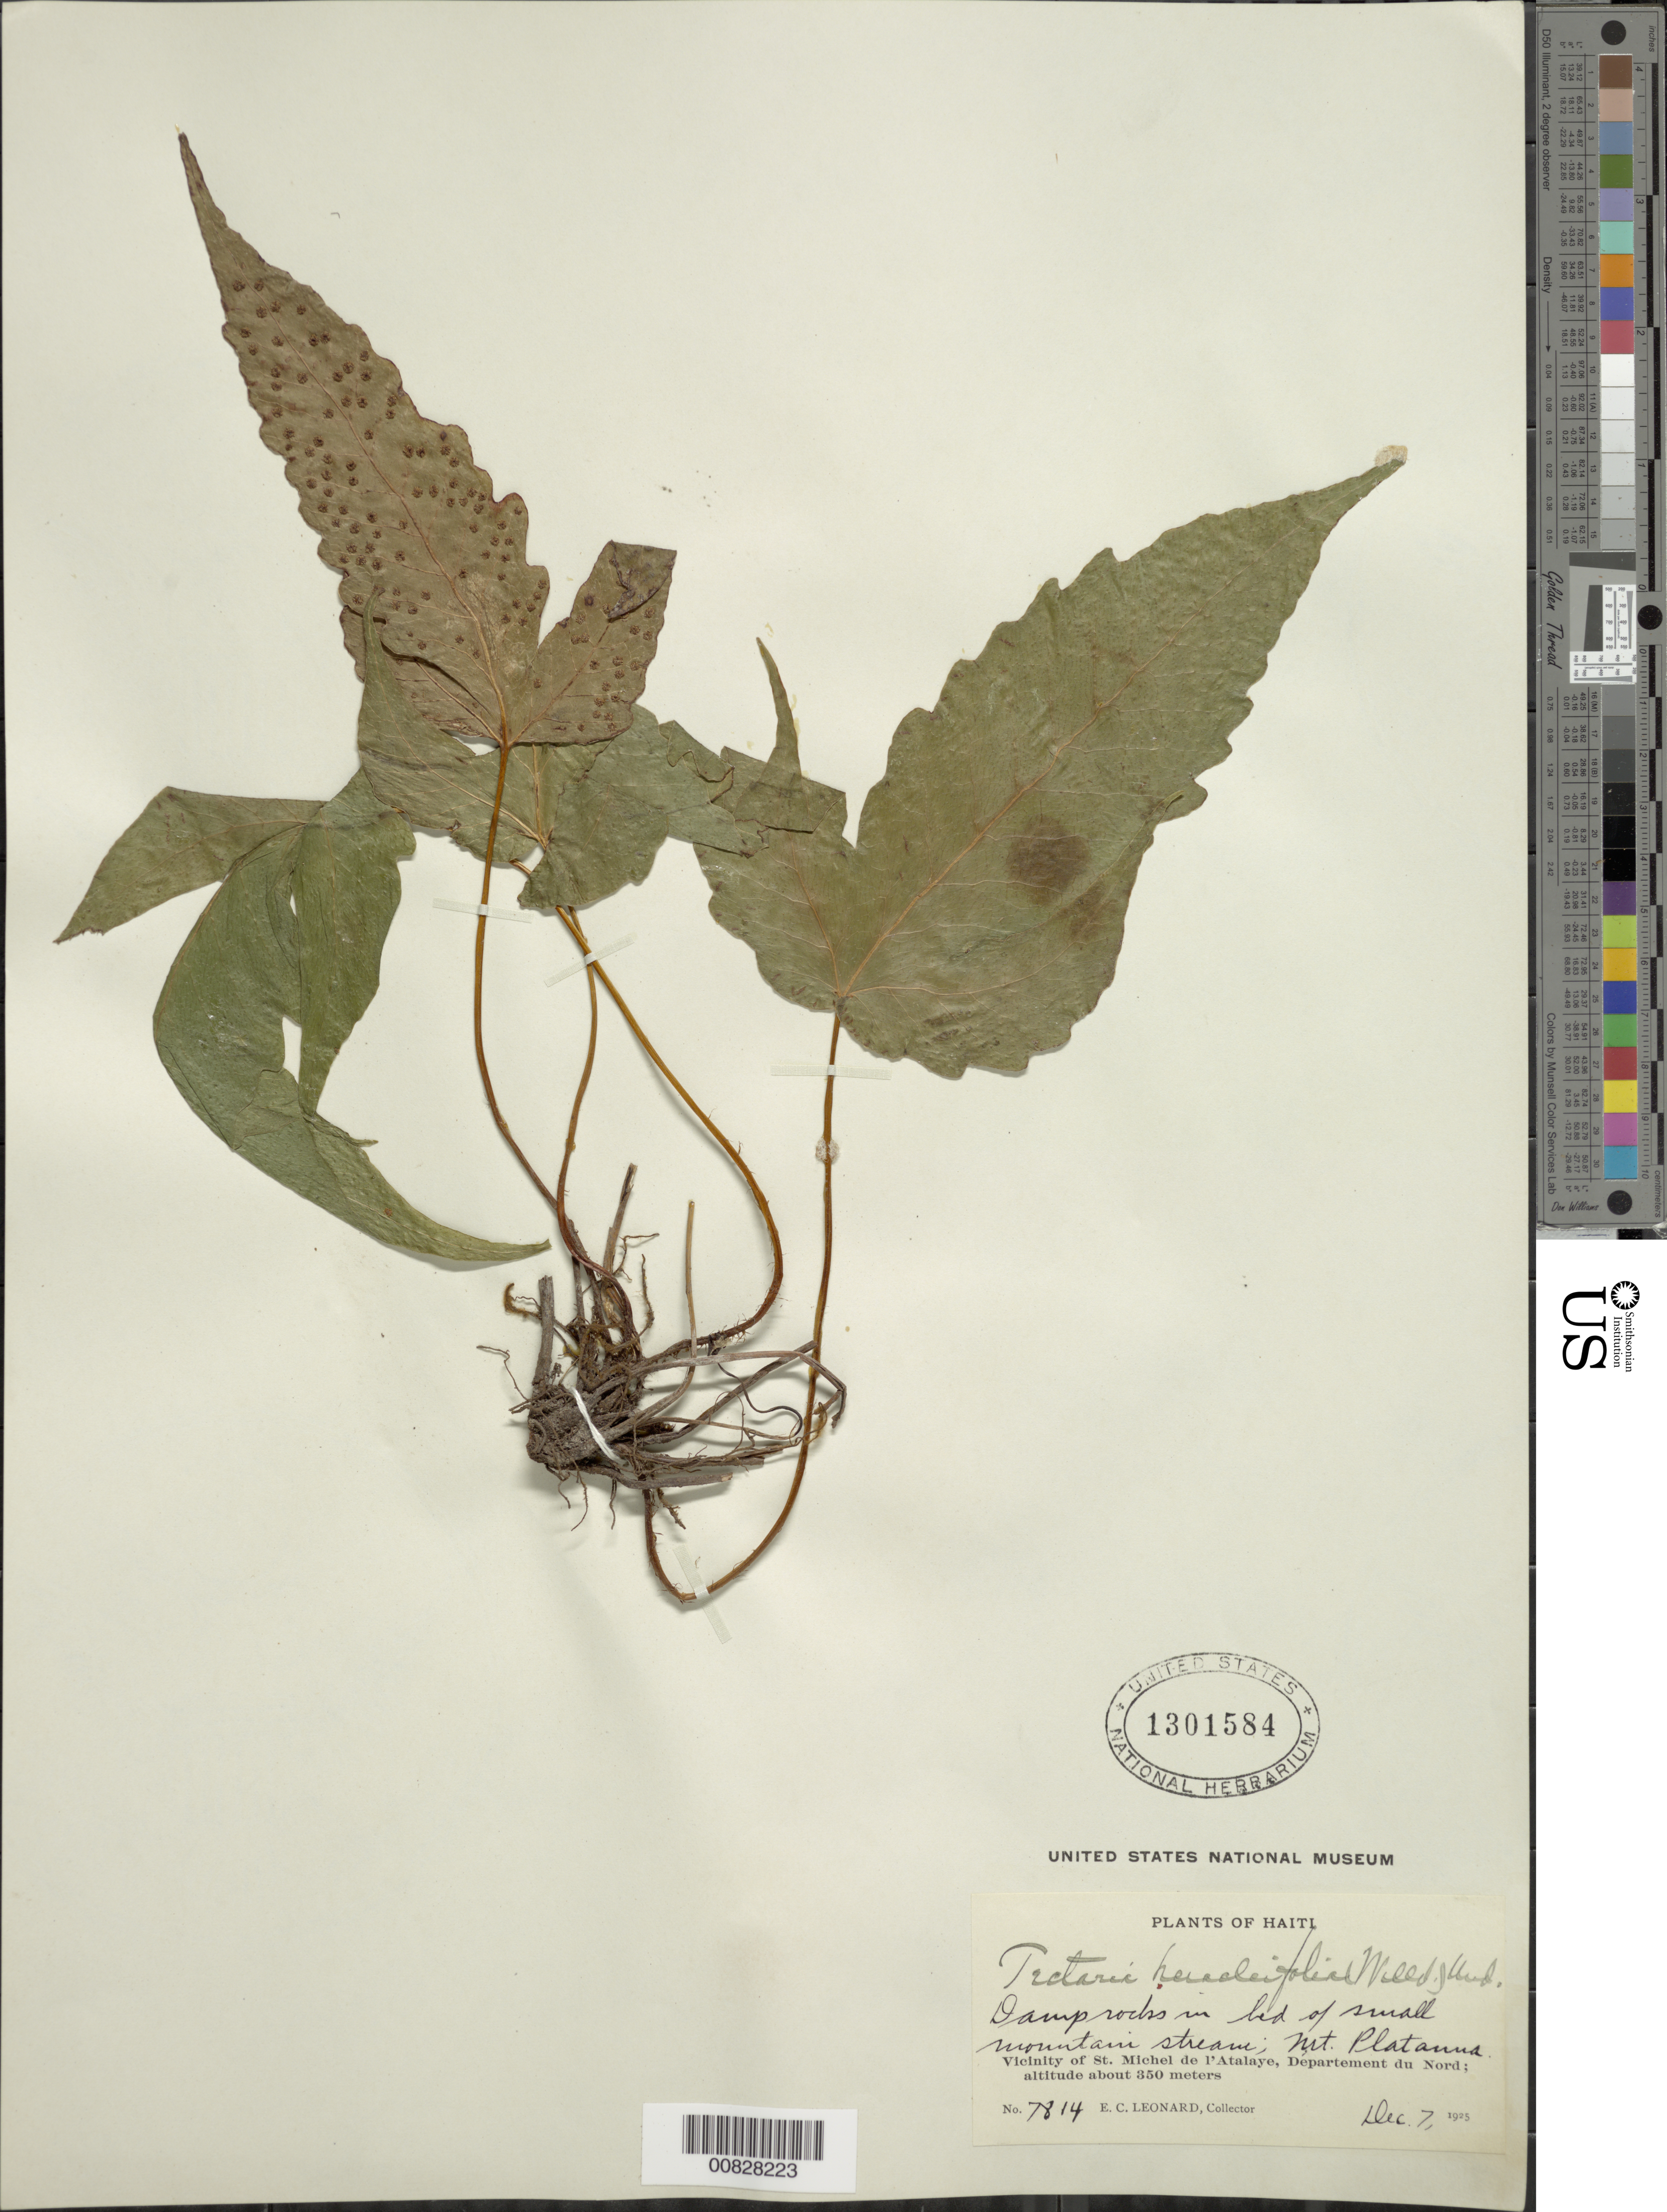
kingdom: Plantae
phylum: Tracheophyta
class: Polypodiopsida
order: Polypodiales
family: Tectariaceae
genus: Tectaria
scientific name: Tectaria heracleifolia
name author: (Willd.) Underw.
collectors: E. C. Leonard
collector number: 7814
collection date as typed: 07 Dec 1925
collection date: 1925-12-07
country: Haiti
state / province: Nord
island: Hispaniola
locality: St. Michel de l'Atalaye, Mt.Platanna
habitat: Damp rocks in bed of small mountain stream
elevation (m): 350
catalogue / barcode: US 1301584